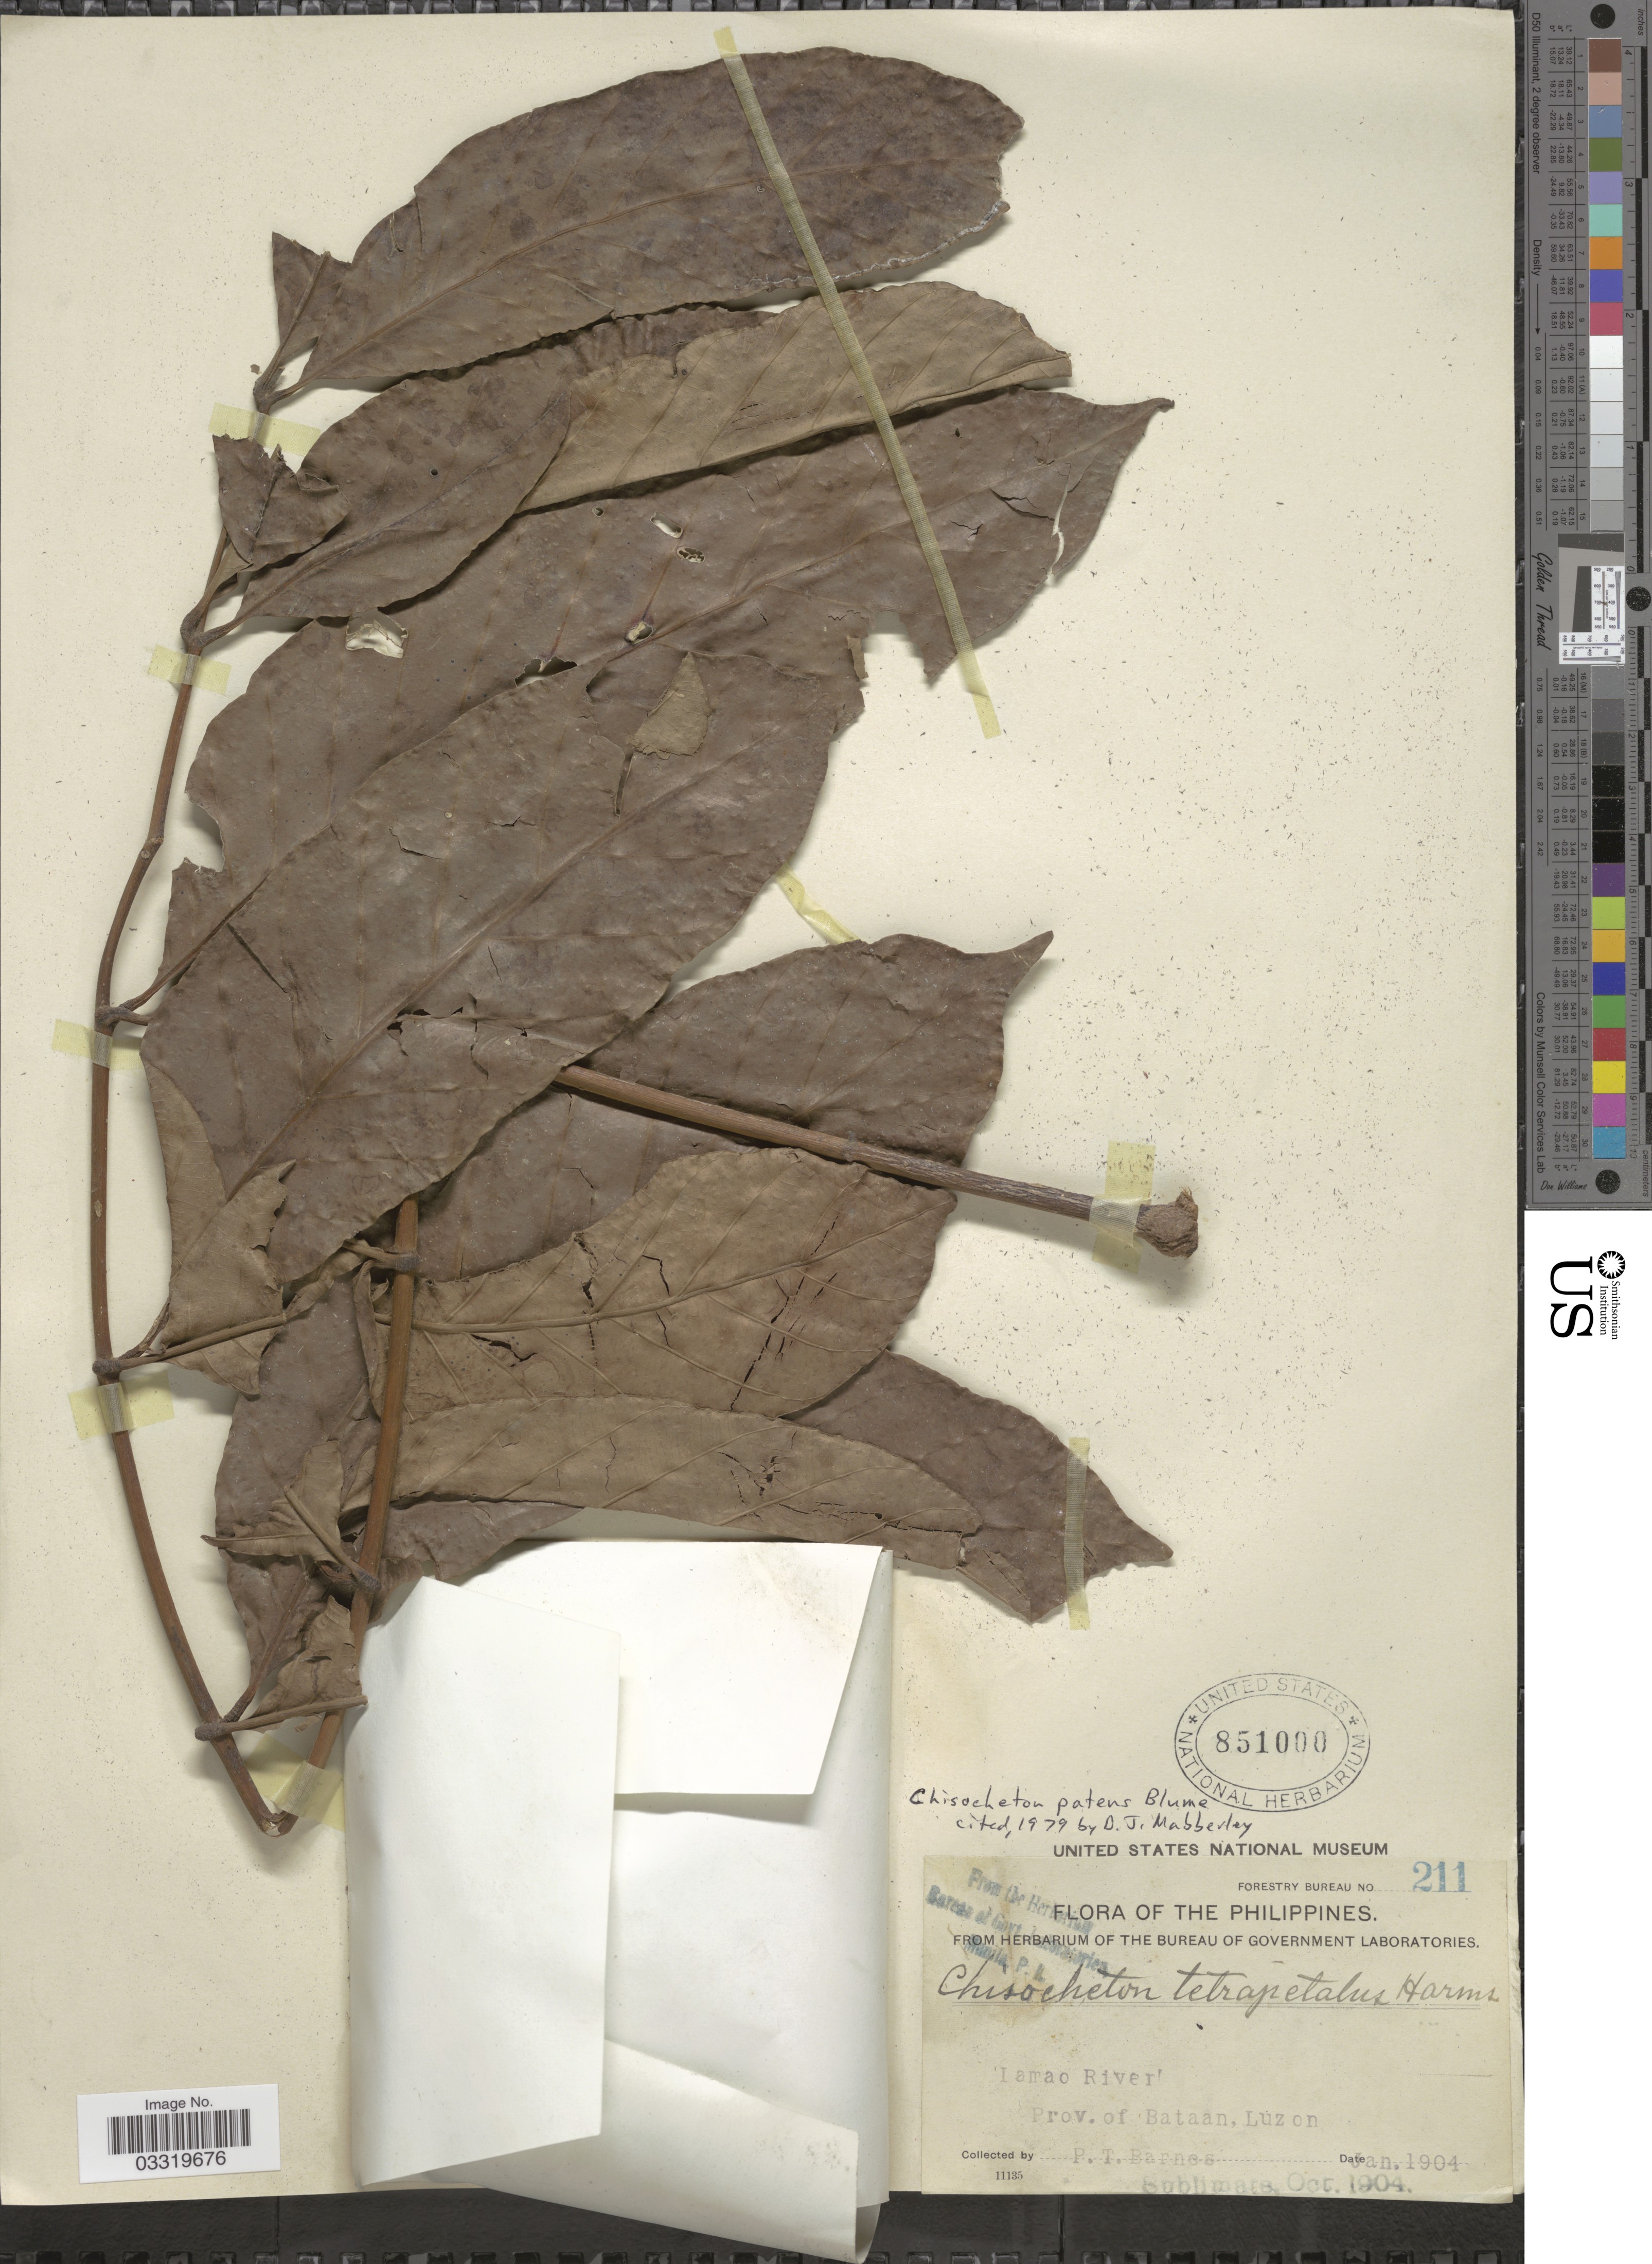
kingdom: Plantae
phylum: Tracheophyta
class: Magnoliopsida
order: Sapindales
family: Meliaceae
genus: Chisocheton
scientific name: Chisocheton patens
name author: Blume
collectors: P. Barnes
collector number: Forestry Bureau 211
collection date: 1904-01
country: Philippines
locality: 'Lamao River'. Prov. of Bataan, Luzon.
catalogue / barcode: US 851000